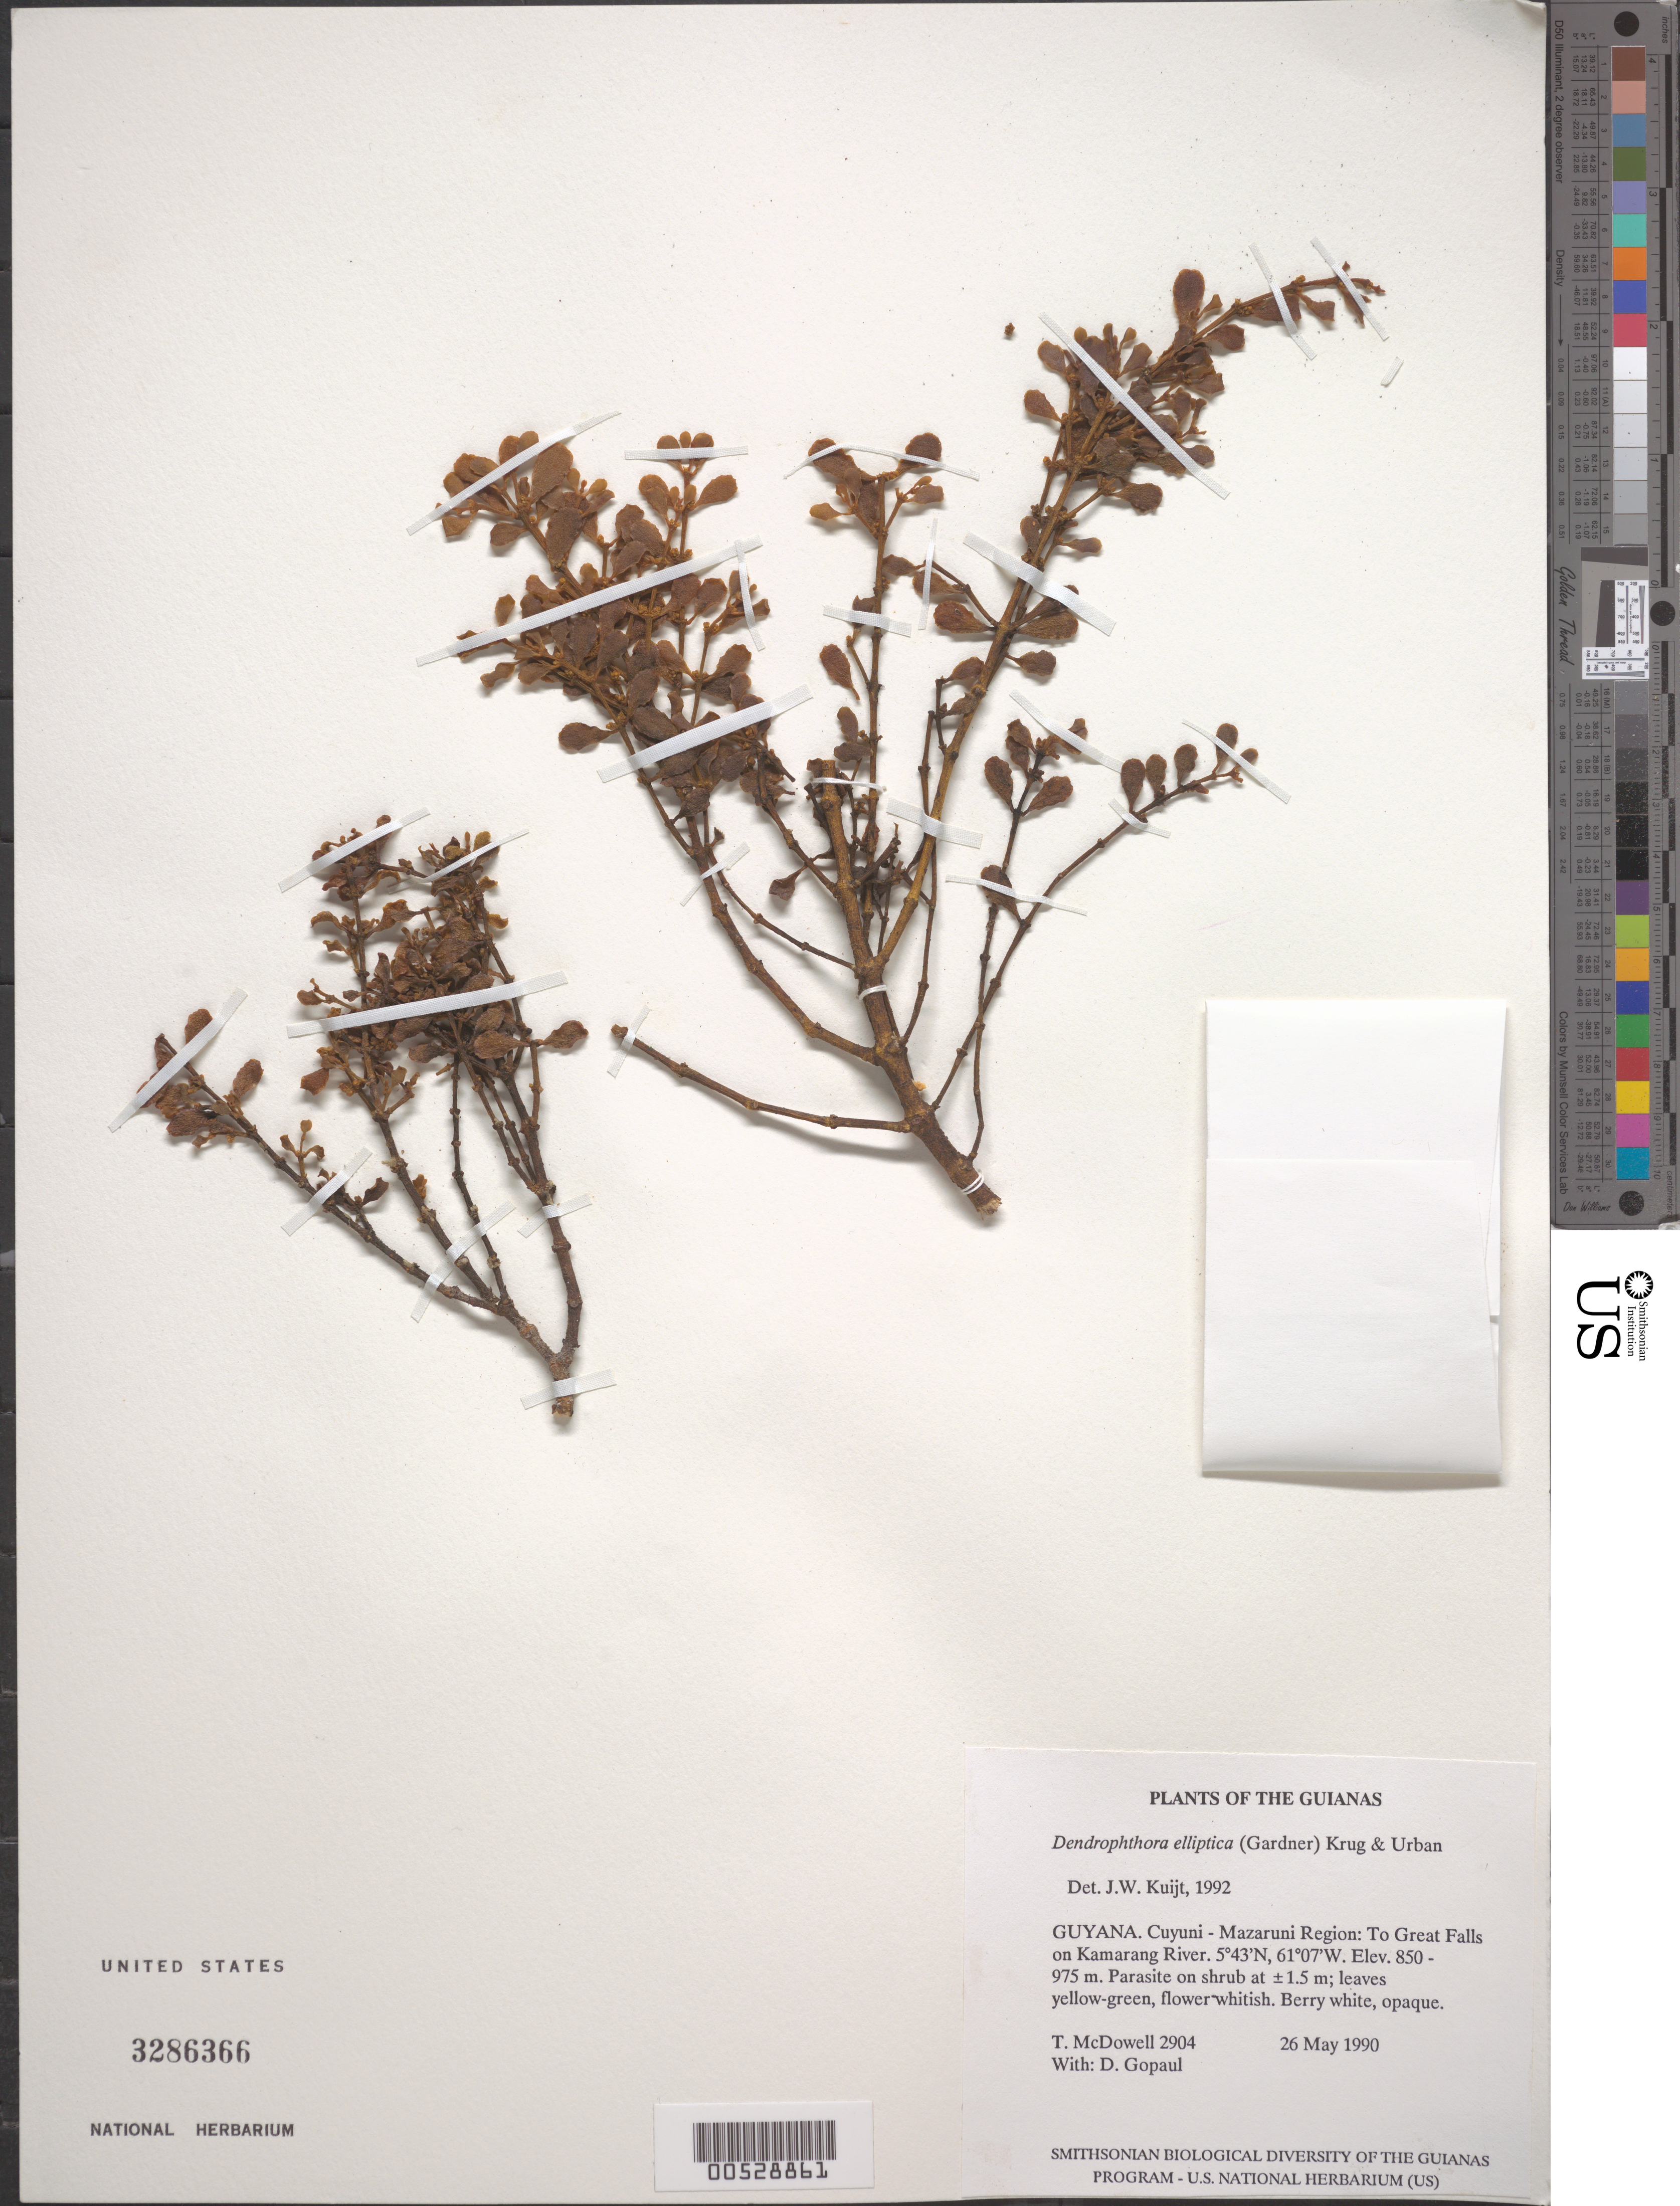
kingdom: Plantae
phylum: Tracheophyta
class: Magnoliopsida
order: Santalales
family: Viscaceae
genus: Dendrophthora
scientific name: Dendrophthora elliptica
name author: (Gardner) Krug & Urb.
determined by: Kuijt, Job, (CANADA)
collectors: T. McDowell & D. Gopaul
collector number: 2904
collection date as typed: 26 May 1990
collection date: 1990-05-26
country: Guyana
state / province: Cuyuni-Mazaruni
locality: From Utshi River to Great Falls on Kamarang River; 4-5 km SE of Utshi camp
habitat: Wet savanna, white sand, along river, and ravine forest between savanna and river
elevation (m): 850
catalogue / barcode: US 3286366